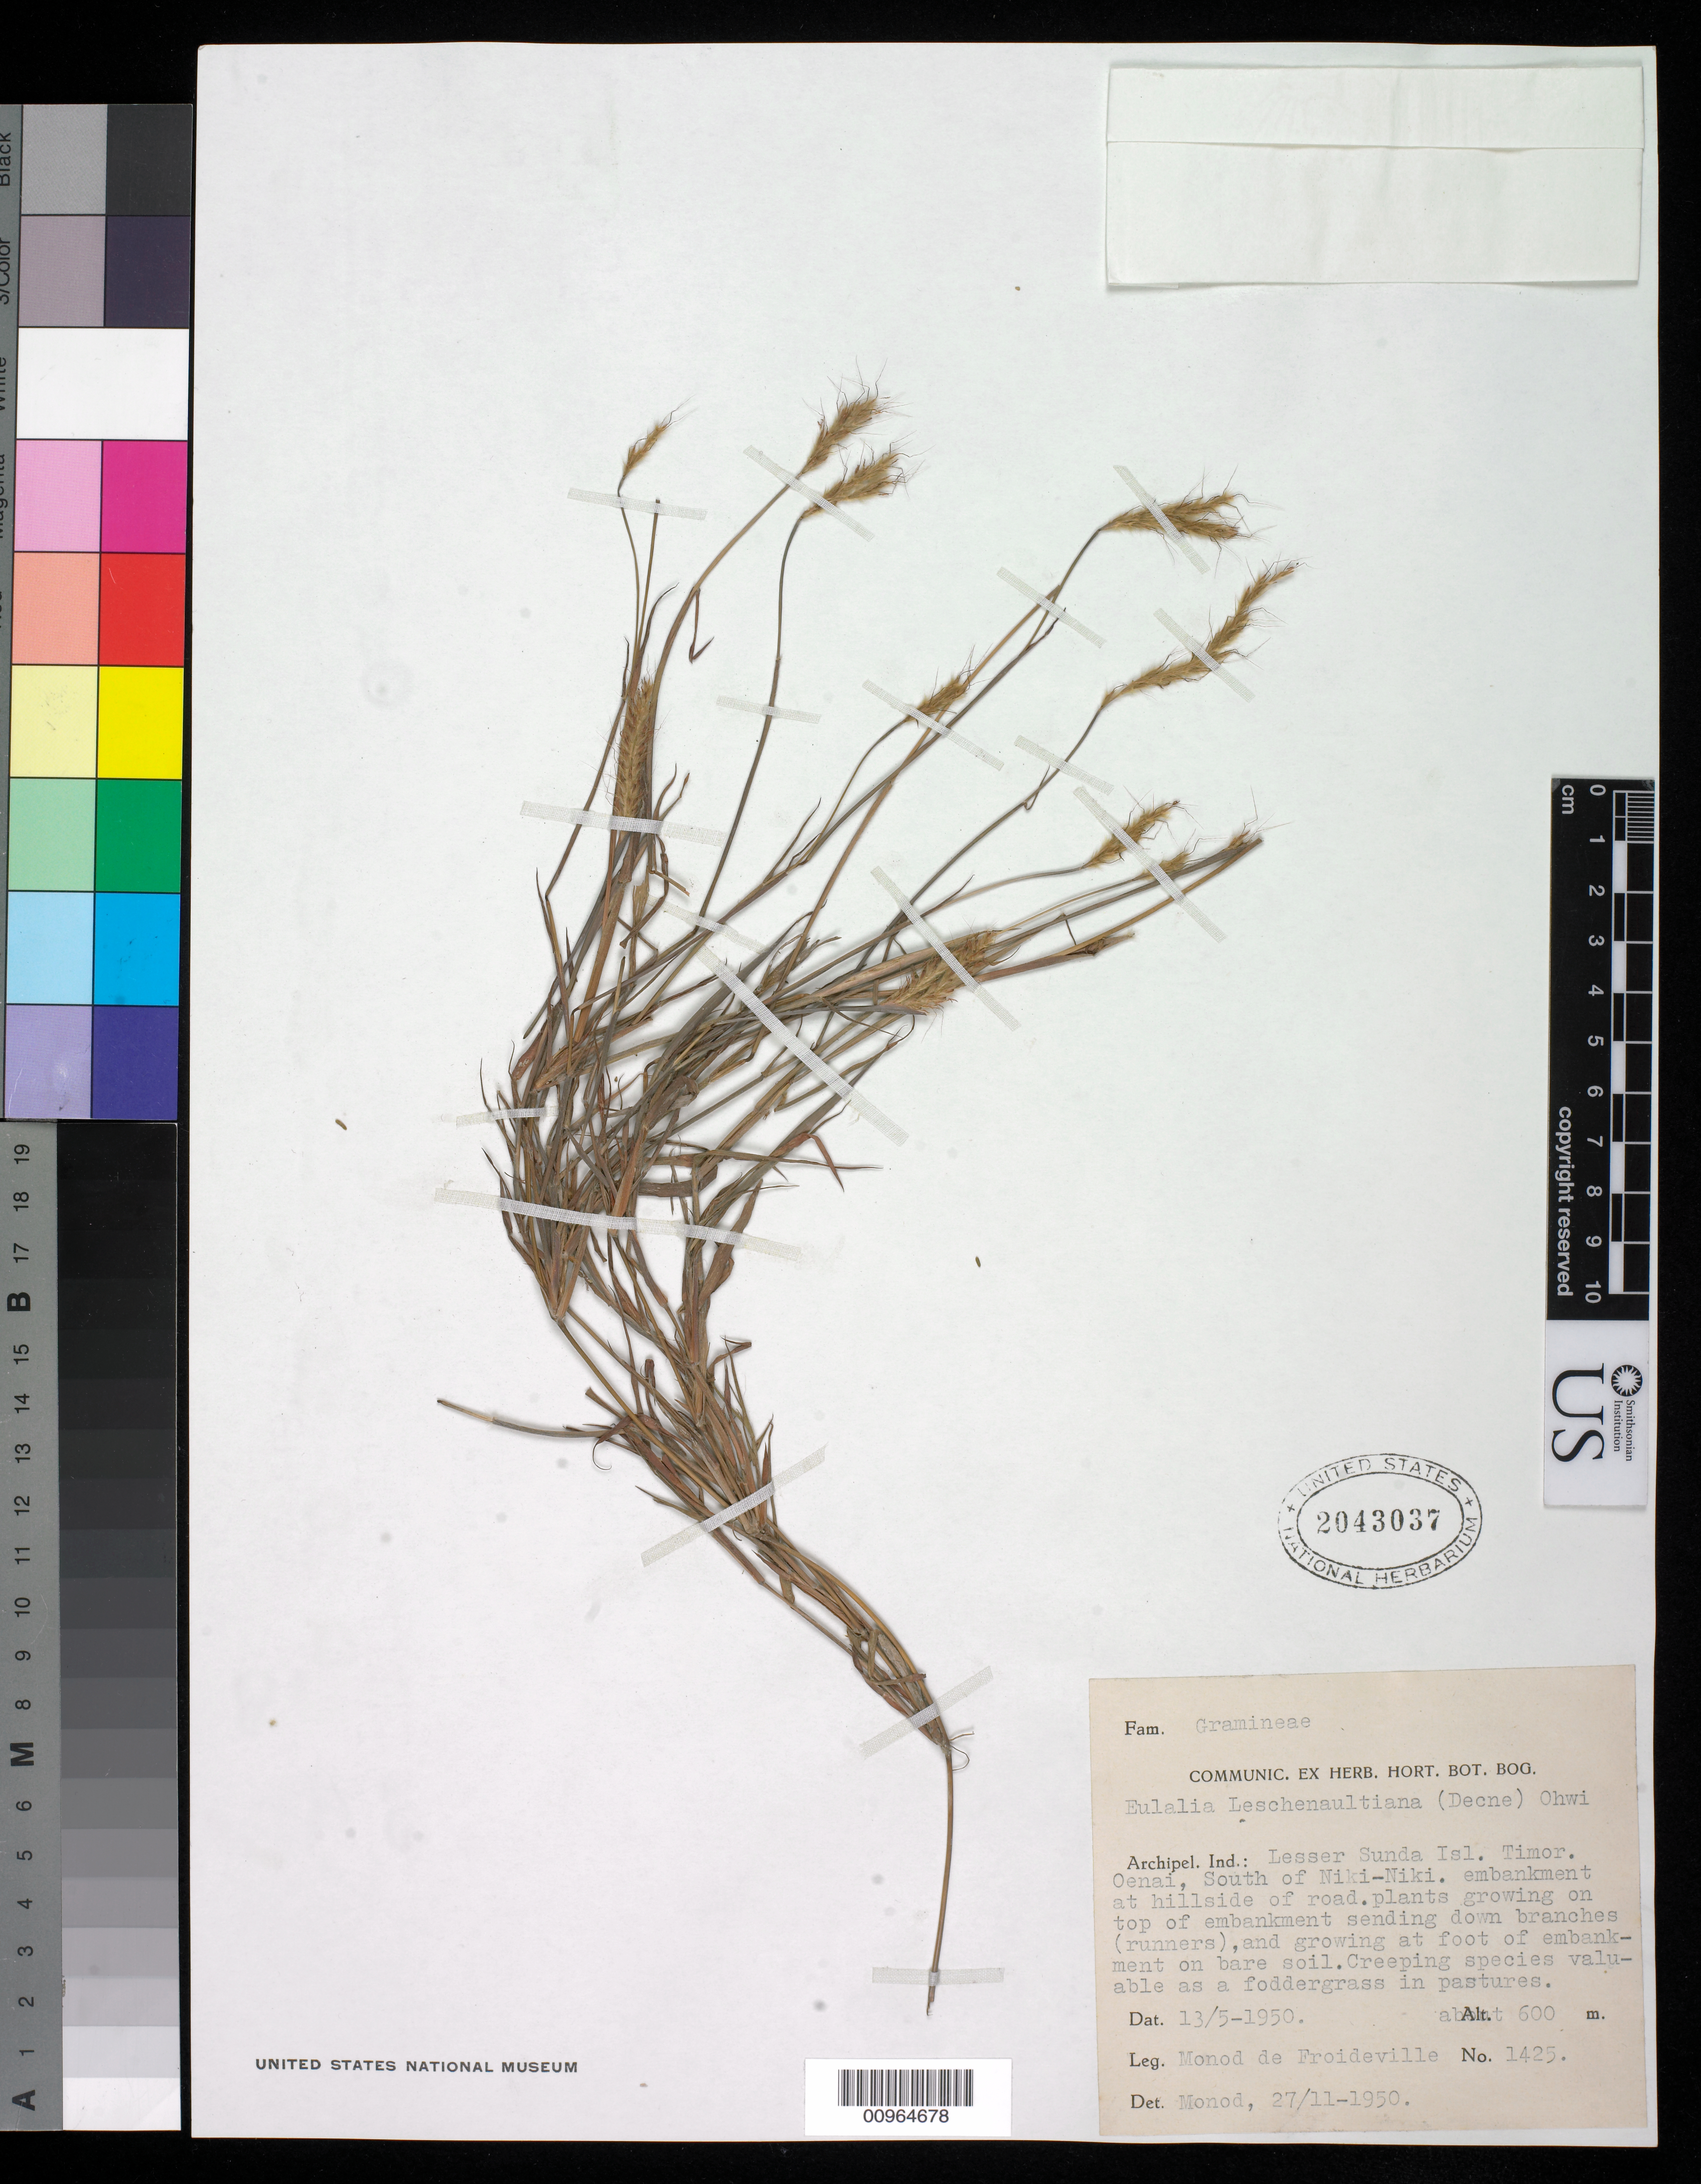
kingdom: Plantae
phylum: Tracheophyta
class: Liliopsida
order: Poales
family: Poaceae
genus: Eulalia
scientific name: Eulalia leschenaultiana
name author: (Decne.) Ohwi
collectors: C. Monod de F.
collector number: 1425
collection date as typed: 27 Nov 1950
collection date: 1950-11-27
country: Indonesia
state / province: Lesser Sunda Is.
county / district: East Nusa Tenggara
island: Timor I.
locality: Lesser Sunda Isl. Timor. Oenai, South of Niki-Niki.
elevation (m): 600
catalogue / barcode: US 2043037